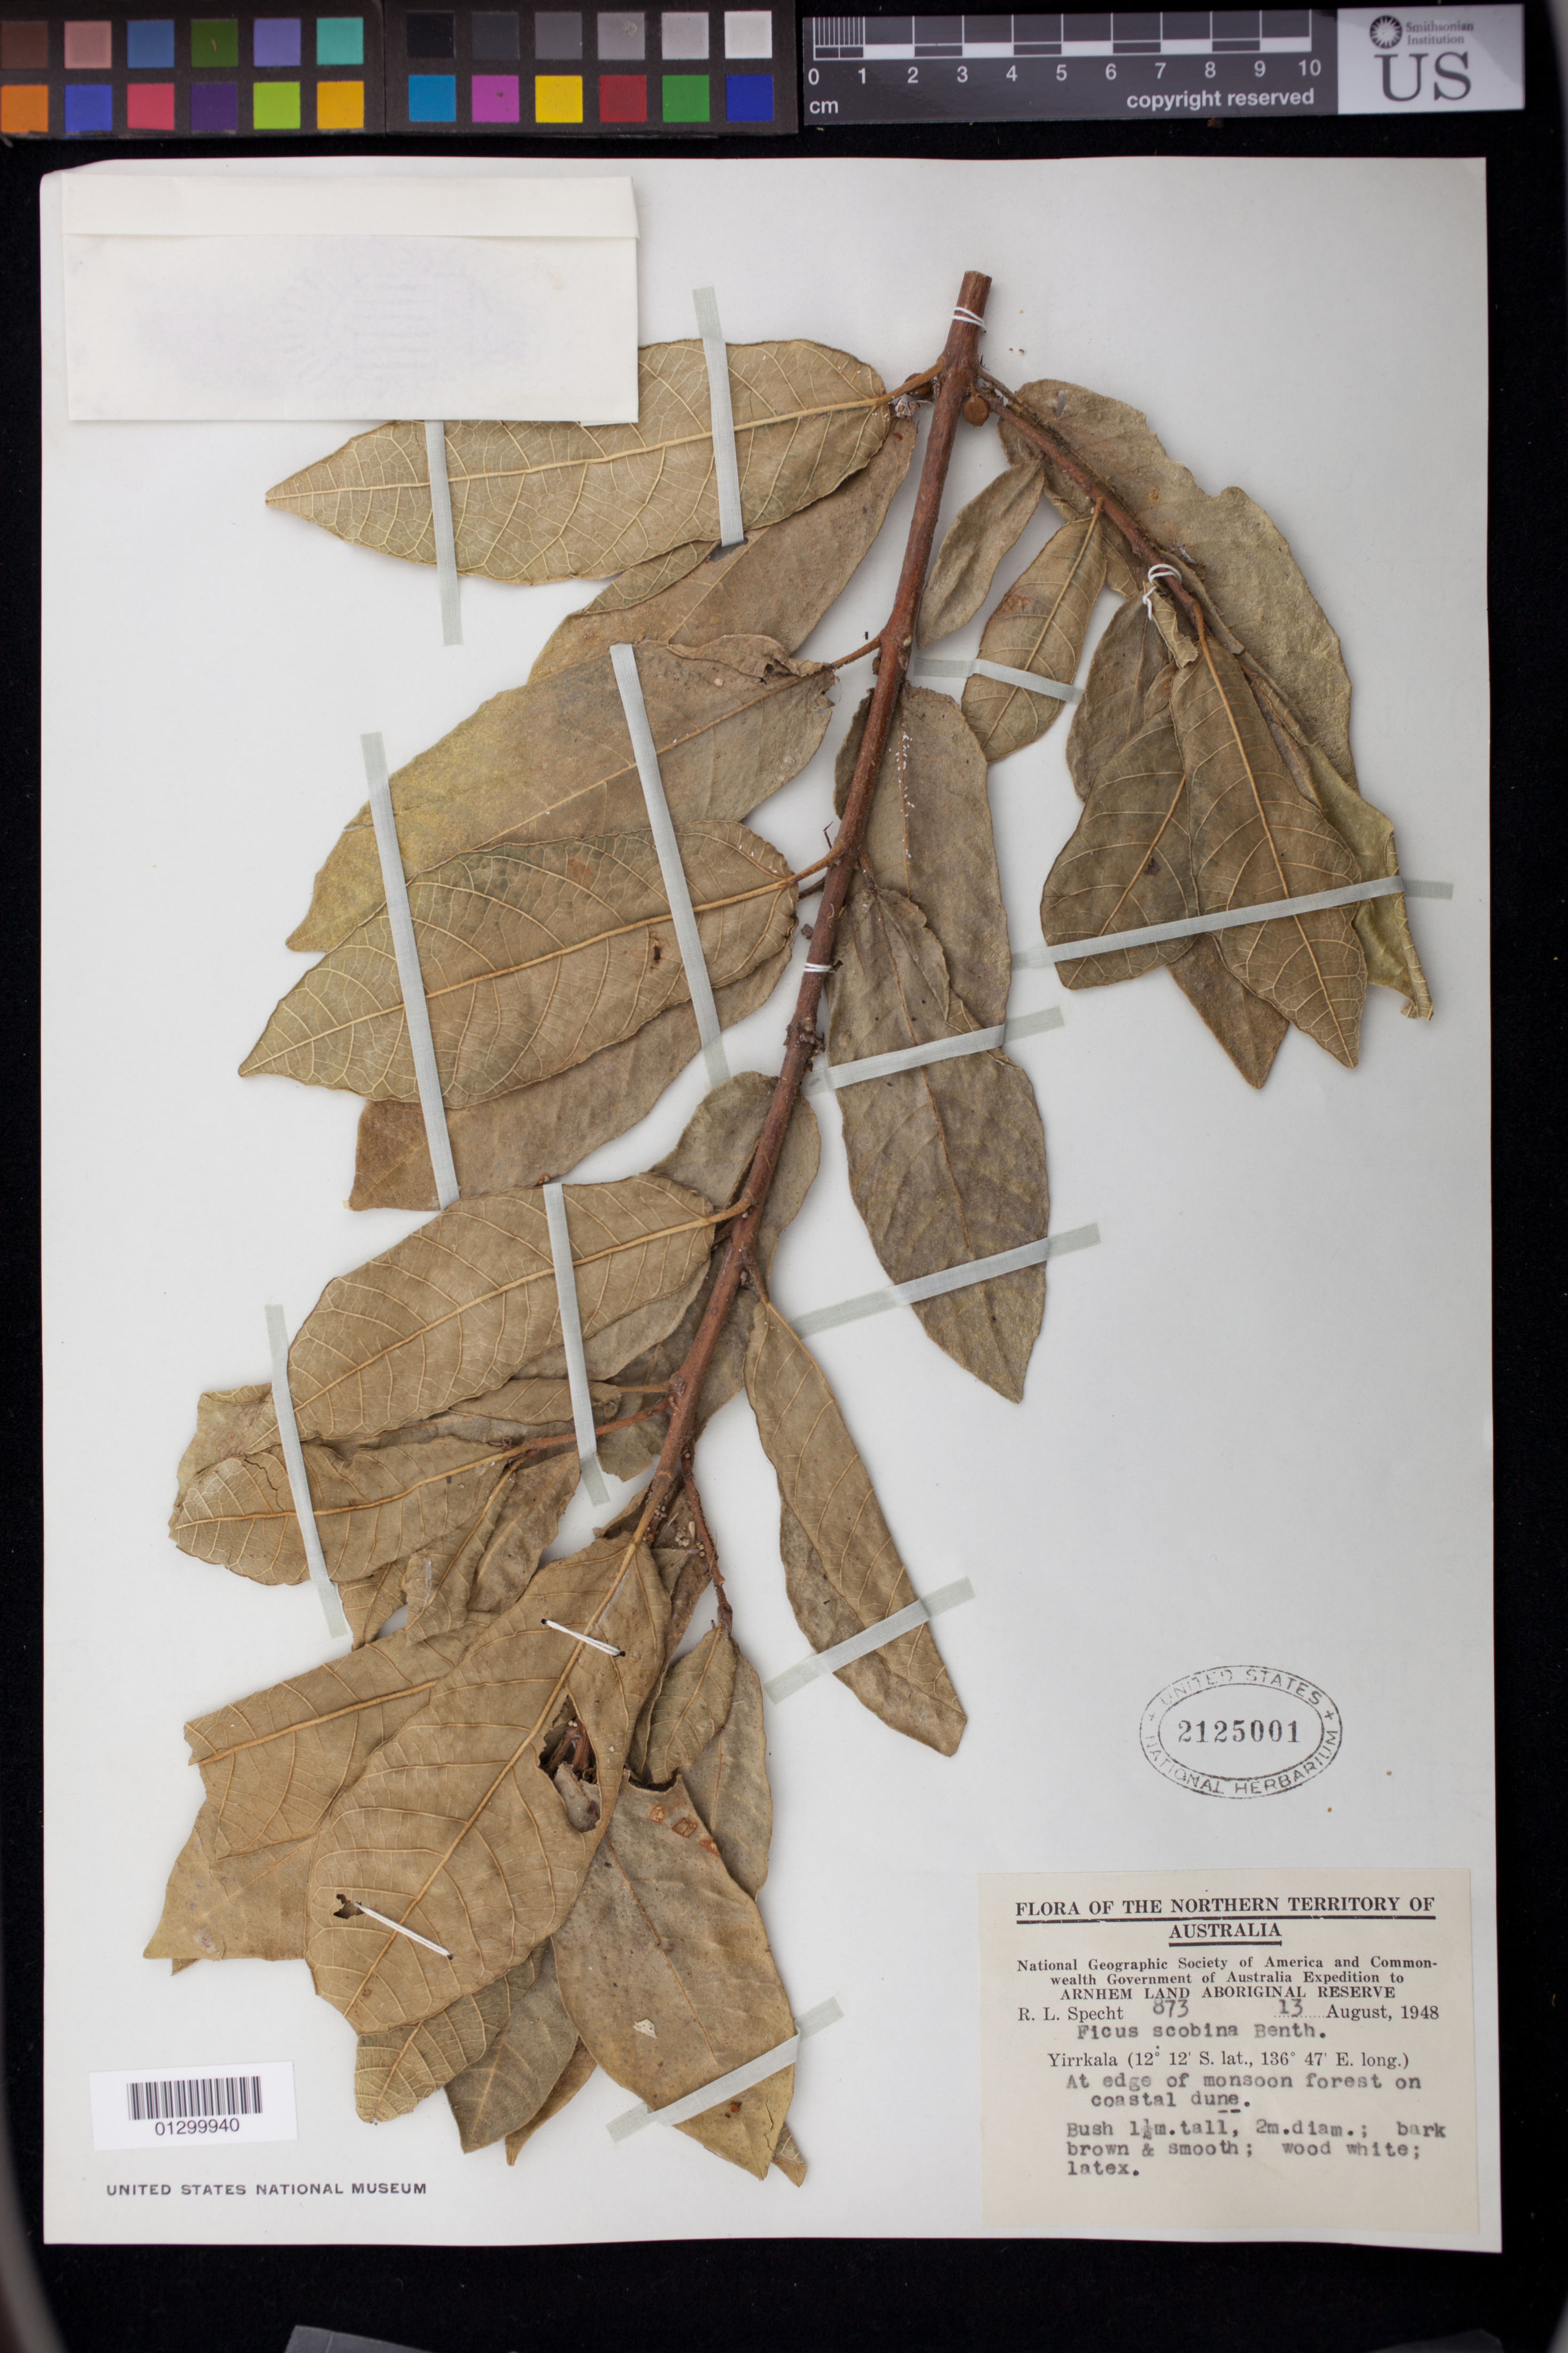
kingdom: Plantae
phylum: Tracheophyta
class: Magnoliopsida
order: Rosales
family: Moraceae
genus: Ficus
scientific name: Ficus scobina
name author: Benth.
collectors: R. L. Specht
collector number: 873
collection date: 1948-08-13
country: Australia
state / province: Northern Territory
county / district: East Arnhem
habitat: At edge of monsoon forest on coastal dune.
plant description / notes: Bush 1.5 m. tall, 2 m. diam.; bark brown and smooth; wood white; latex.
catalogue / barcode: US 2125001